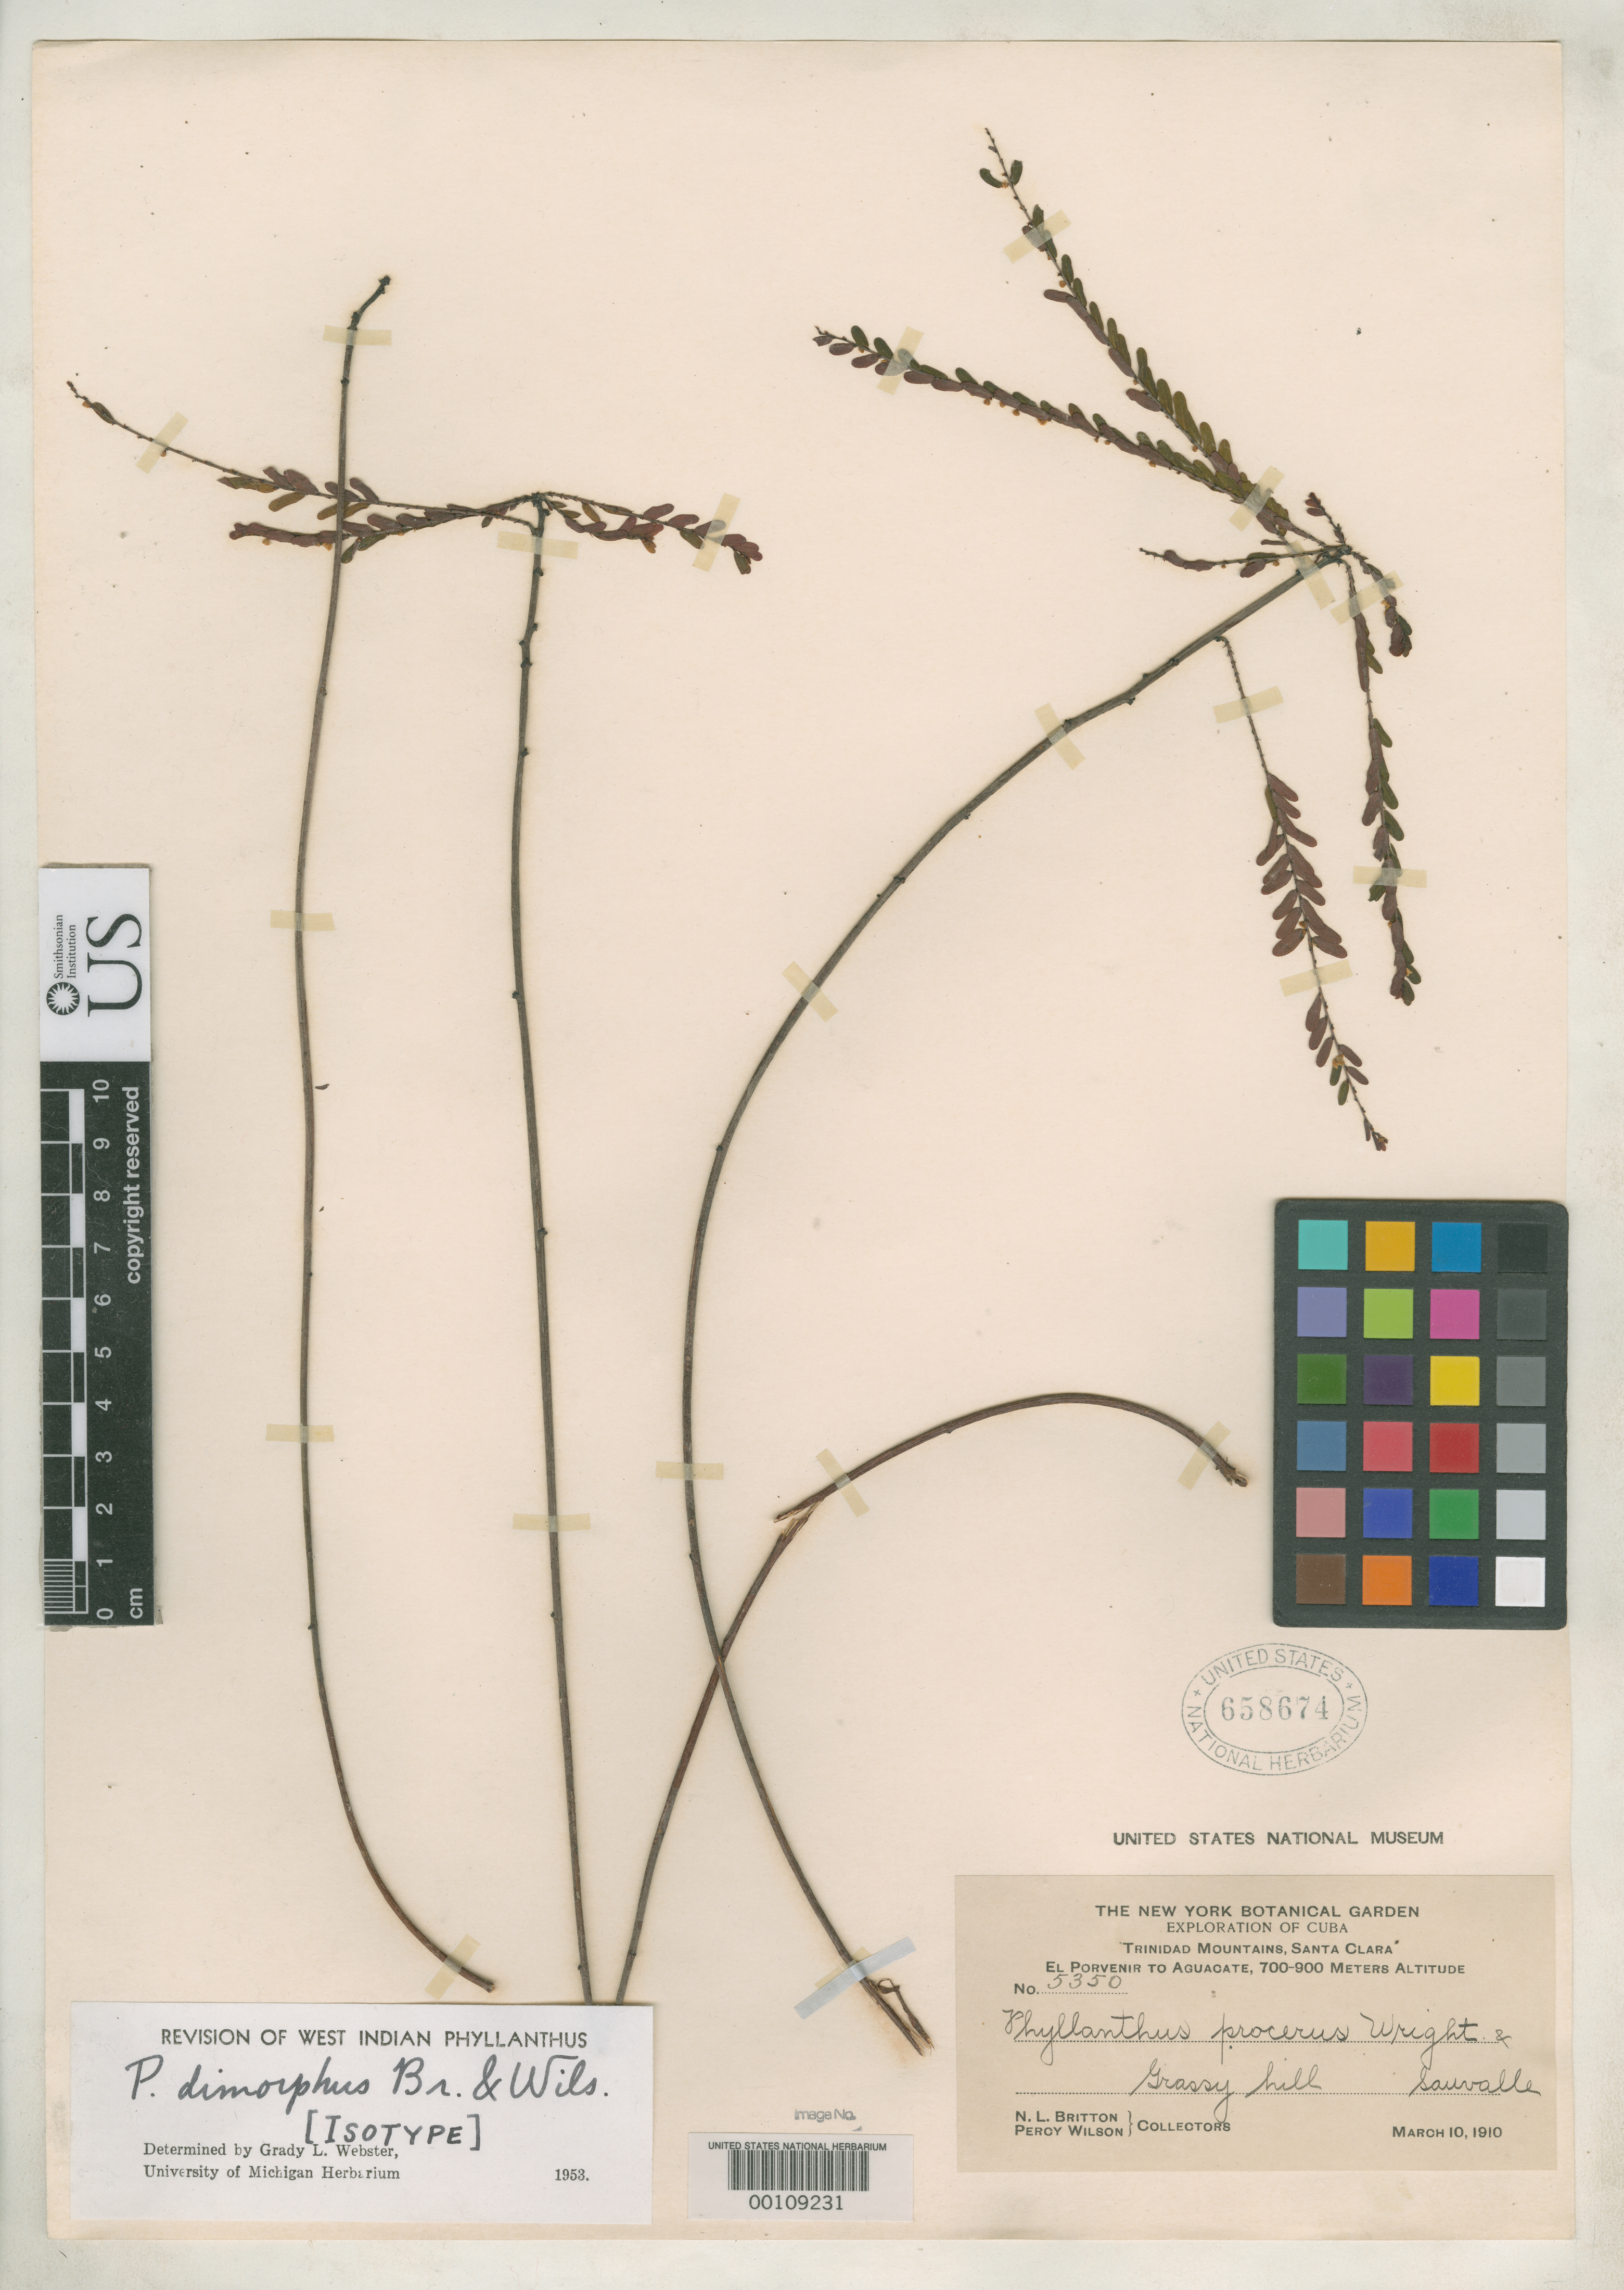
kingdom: Plantae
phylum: Tracheophyta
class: Magnoliopsida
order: Malpighiales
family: Phyllanthaceae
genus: Phyllanthus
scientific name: Phyllanthus dimorphus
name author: Britton & P. Wilson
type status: Isotype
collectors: N. Britton & P. Wilson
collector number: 5350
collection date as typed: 10 Mar 1910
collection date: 1910-03-10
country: Cuba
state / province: Las Villas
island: Greater Antilles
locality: Between El Porvenir and Aguacate, Trinidad Mts., Santa Clara.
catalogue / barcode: US 658674